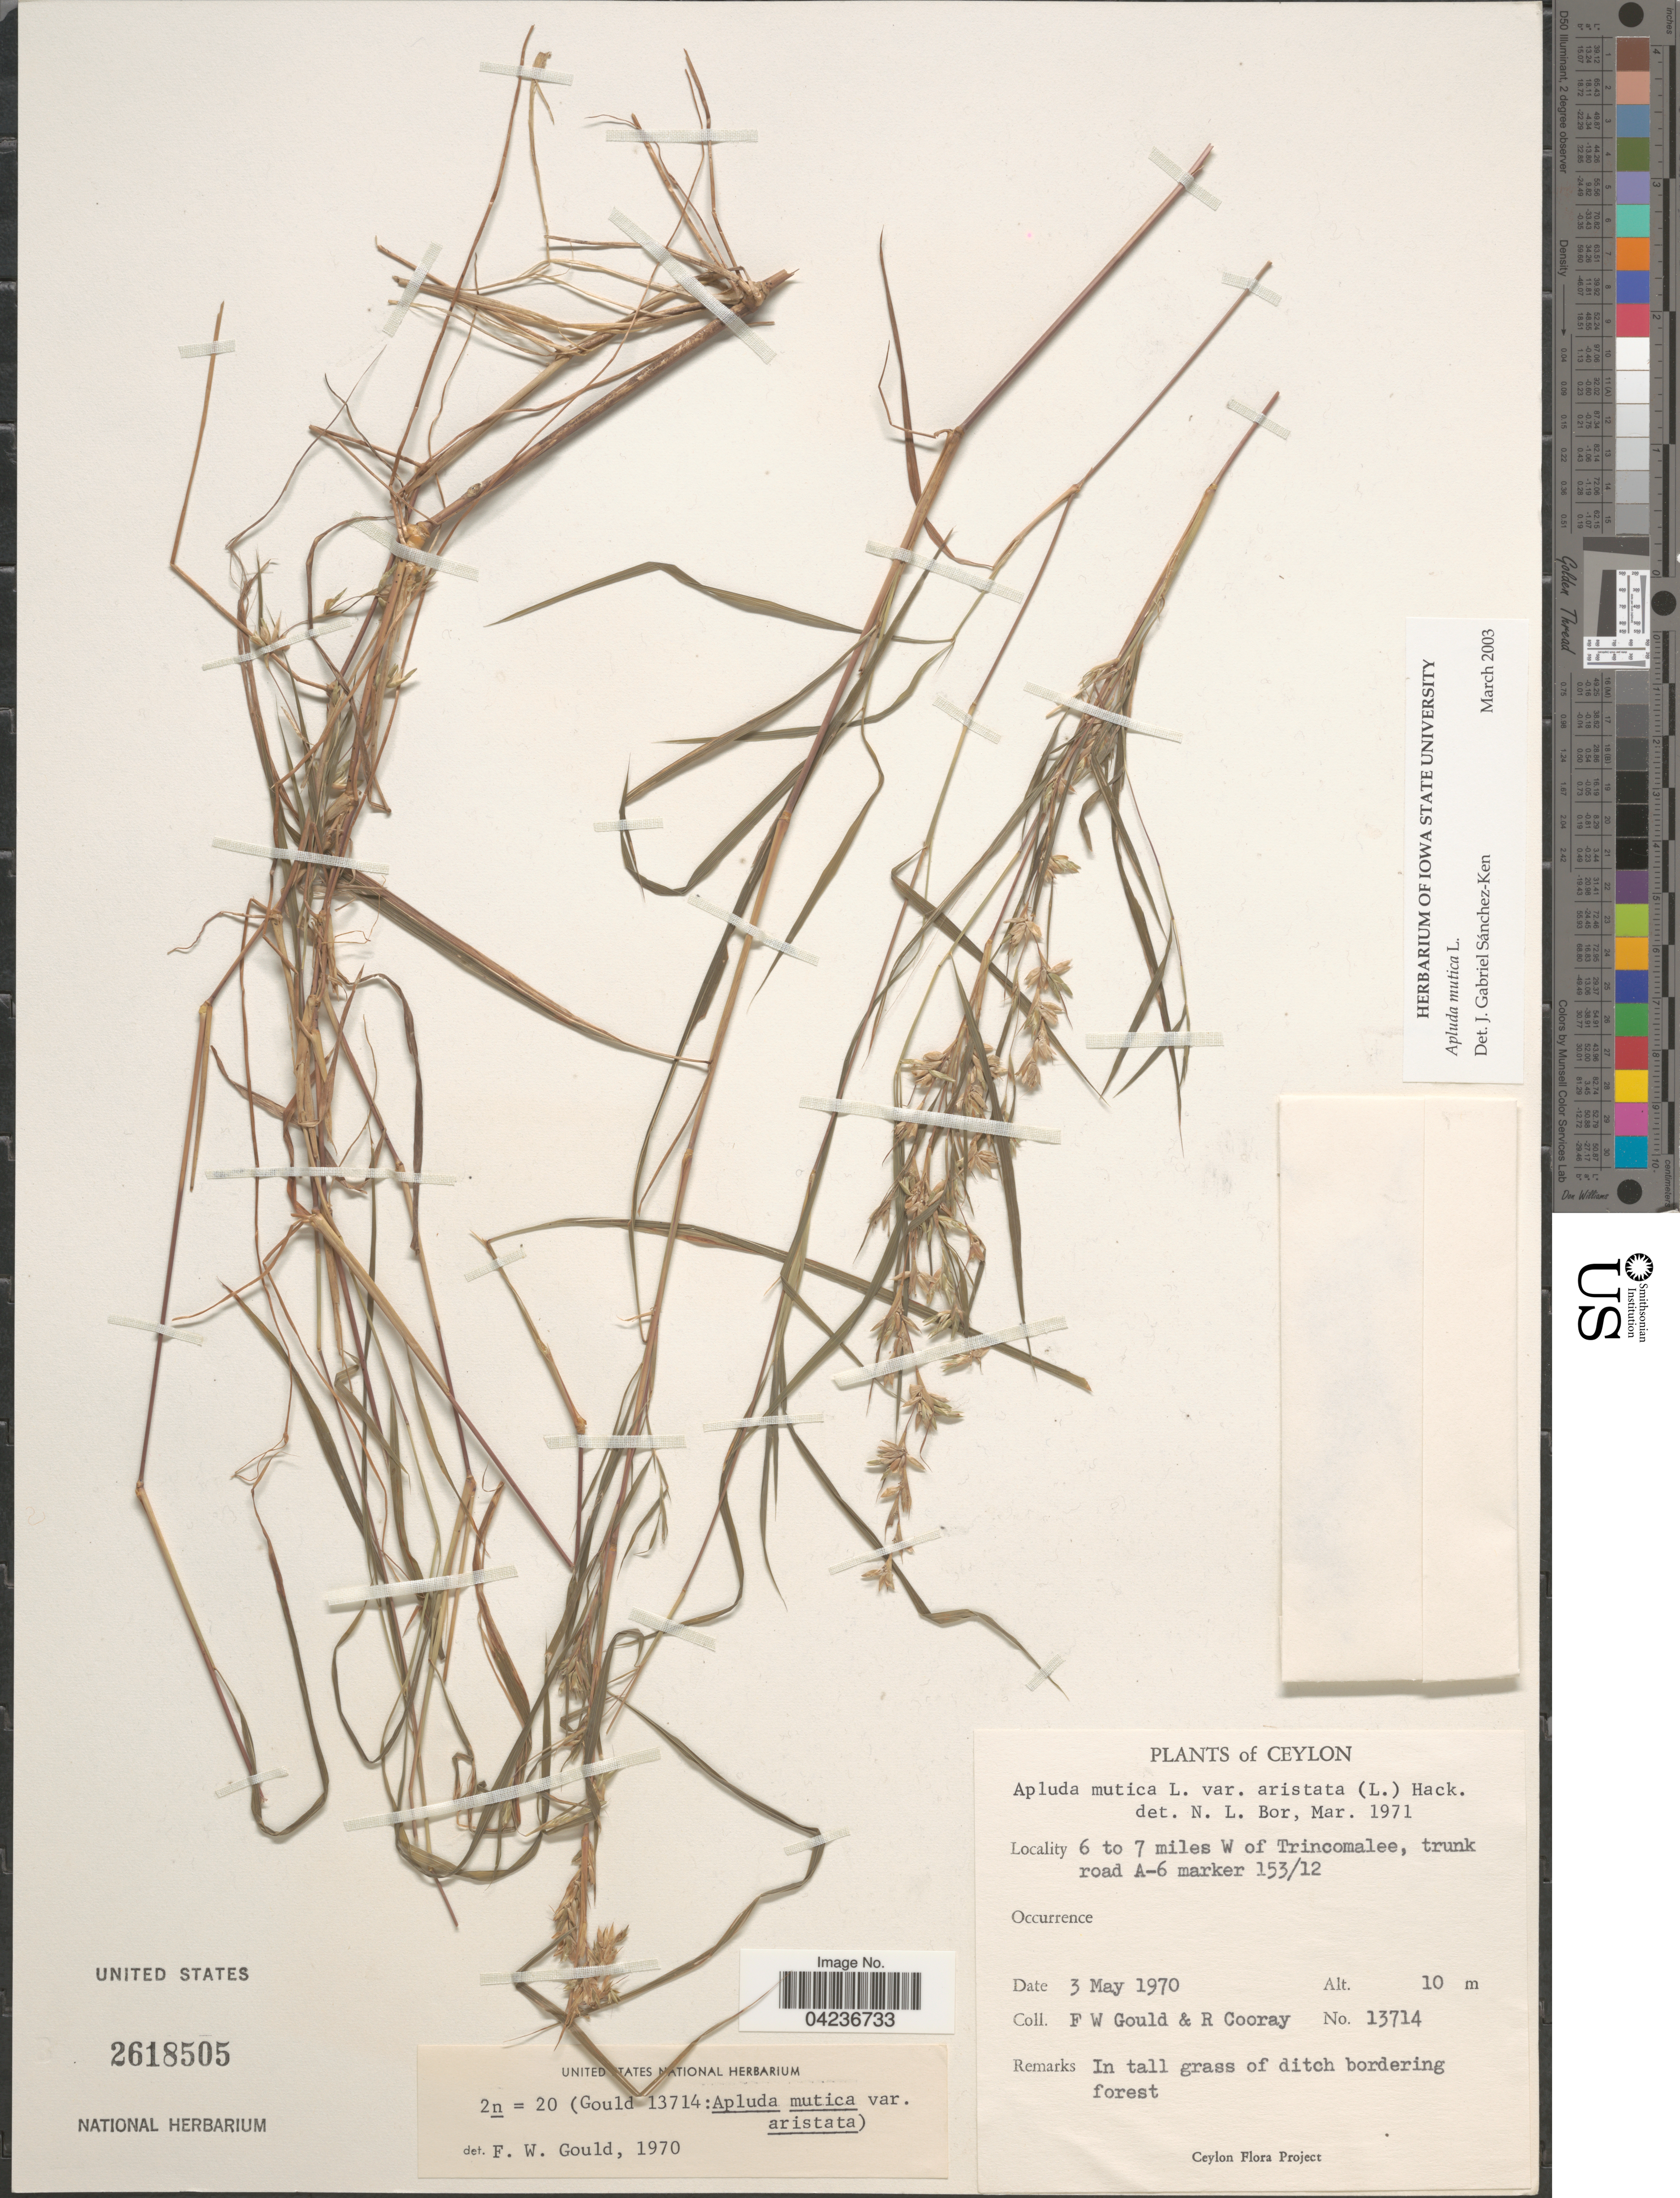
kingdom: Plantae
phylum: Tracheophyta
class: Liliopsida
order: Poales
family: Poaceae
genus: Apluda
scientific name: Apluda mutica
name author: L.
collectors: F. W. Gould & R. Cooray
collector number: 13714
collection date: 1970-05-03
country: Sri Lanka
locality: Ceylon. 6 to 7 miles W of Trincomalee, trunk road A-6 marker 153/12.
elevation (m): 10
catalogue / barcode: US 2618505